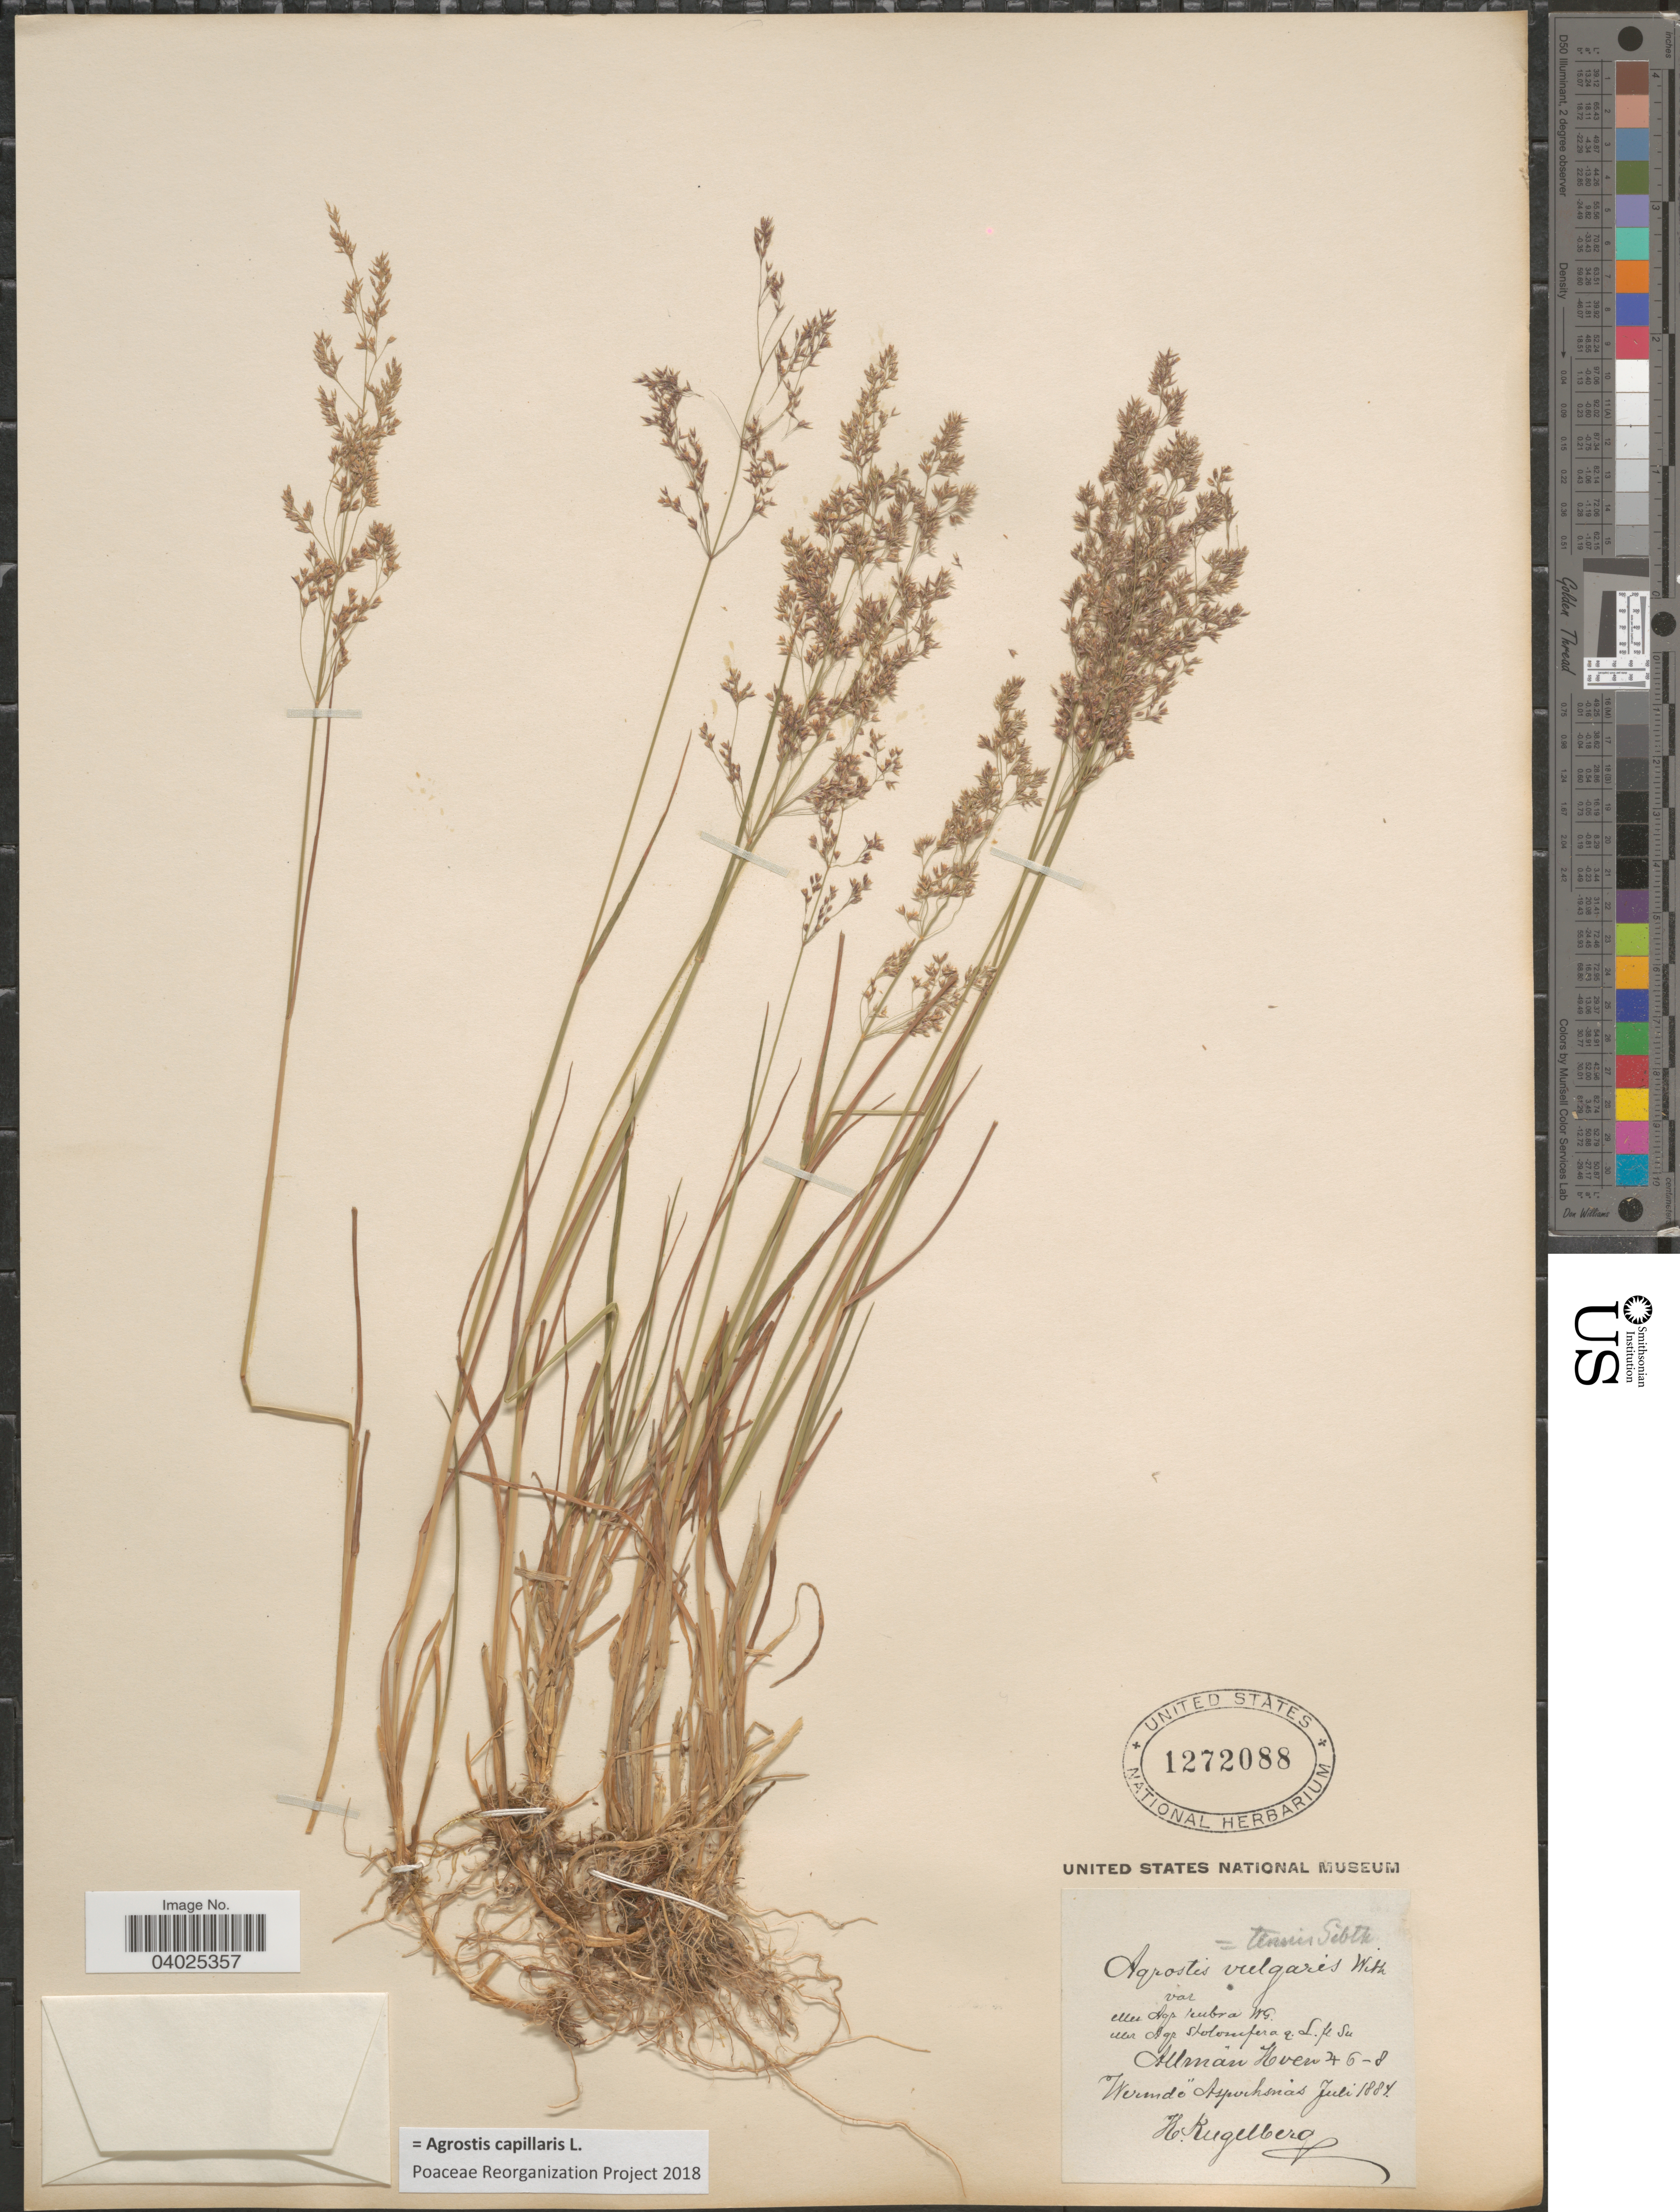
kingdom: Plantae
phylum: Tracheophyta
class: Liliopsida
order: Poales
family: Poaceae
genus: Agrostis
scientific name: Agrostis capillaris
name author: L.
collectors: H. Kugelberg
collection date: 1884-07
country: Sweden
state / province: Skåne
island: Hven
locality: Allman Hven 46-8. Wermdo Aspvihsnas [interpreted].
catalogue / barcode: US 1272088